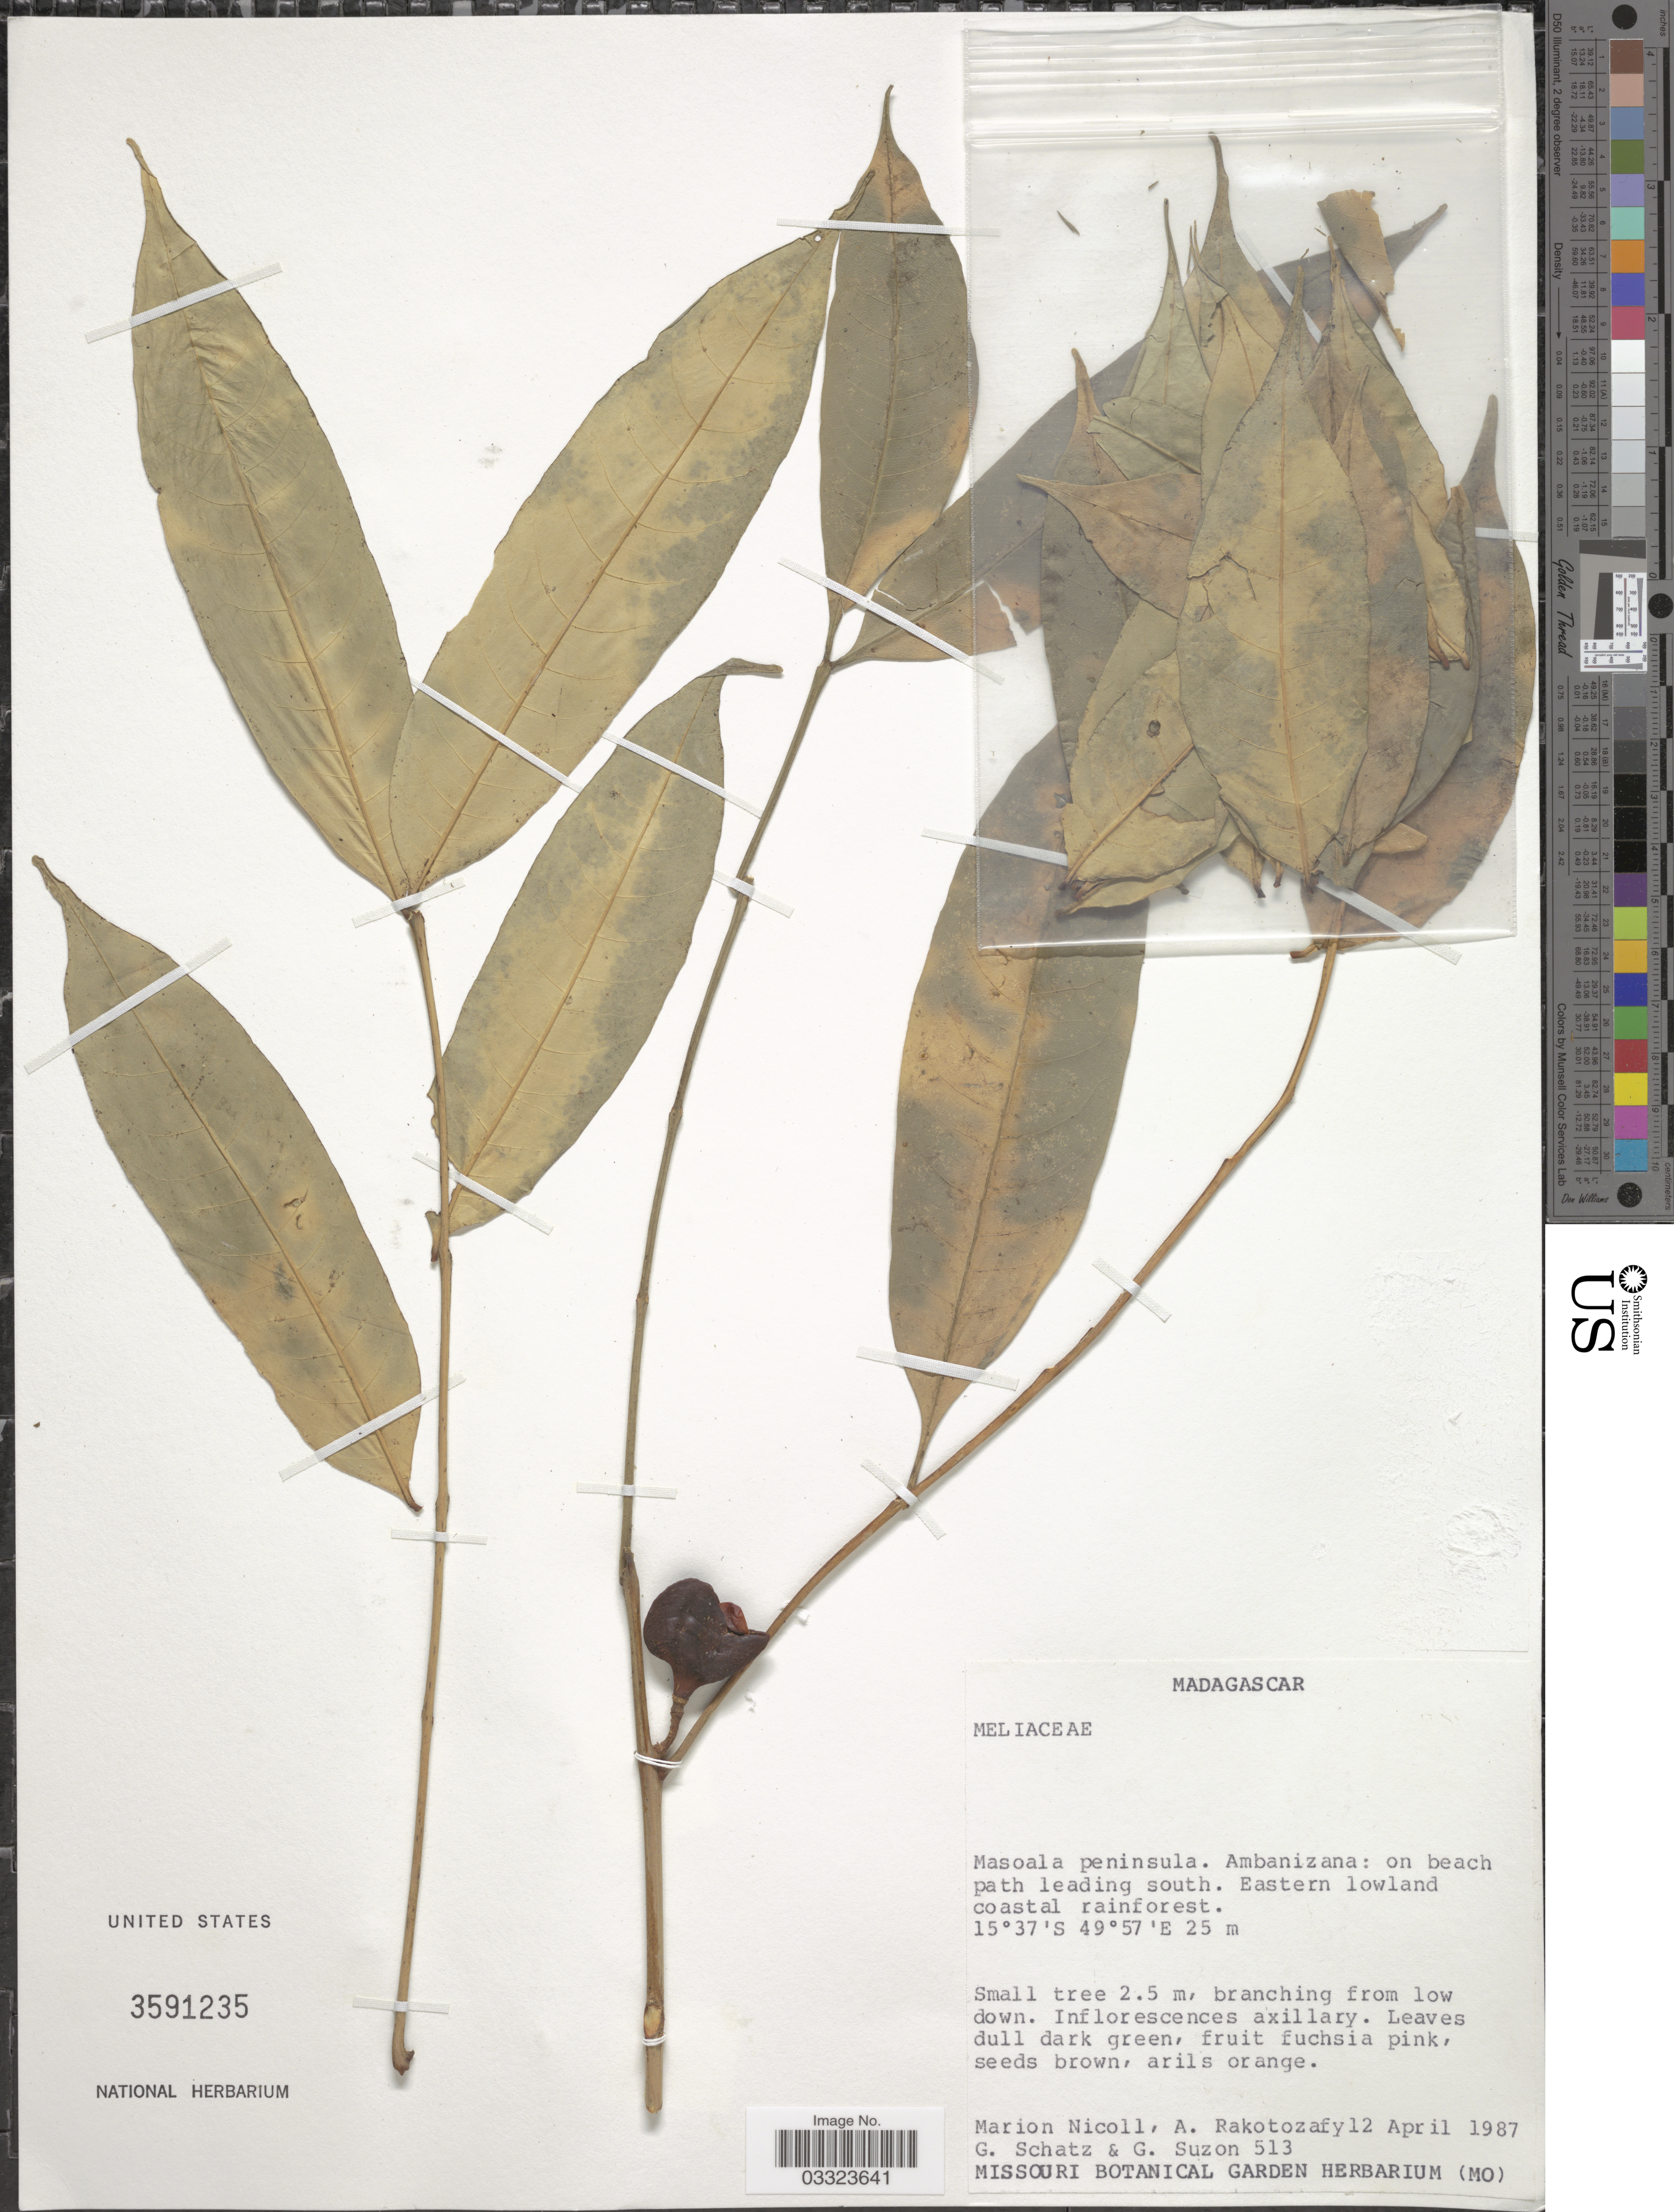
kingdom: Plantae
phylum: Tracheophyta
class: Magnoliopsida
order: Sapindales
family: Meliaceae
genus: Trichilia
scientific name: Trichilia sp.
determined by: Schatz, George E.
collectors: M. F. Nicoll, A. Rakotozafy, G. C. Schatz & G. Suzon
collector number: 513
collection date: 1987-04-12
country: Madagascar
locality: Masoala peninsula. Ambanizana: on beach path leading south.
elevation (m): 25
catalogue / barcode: US 3591235